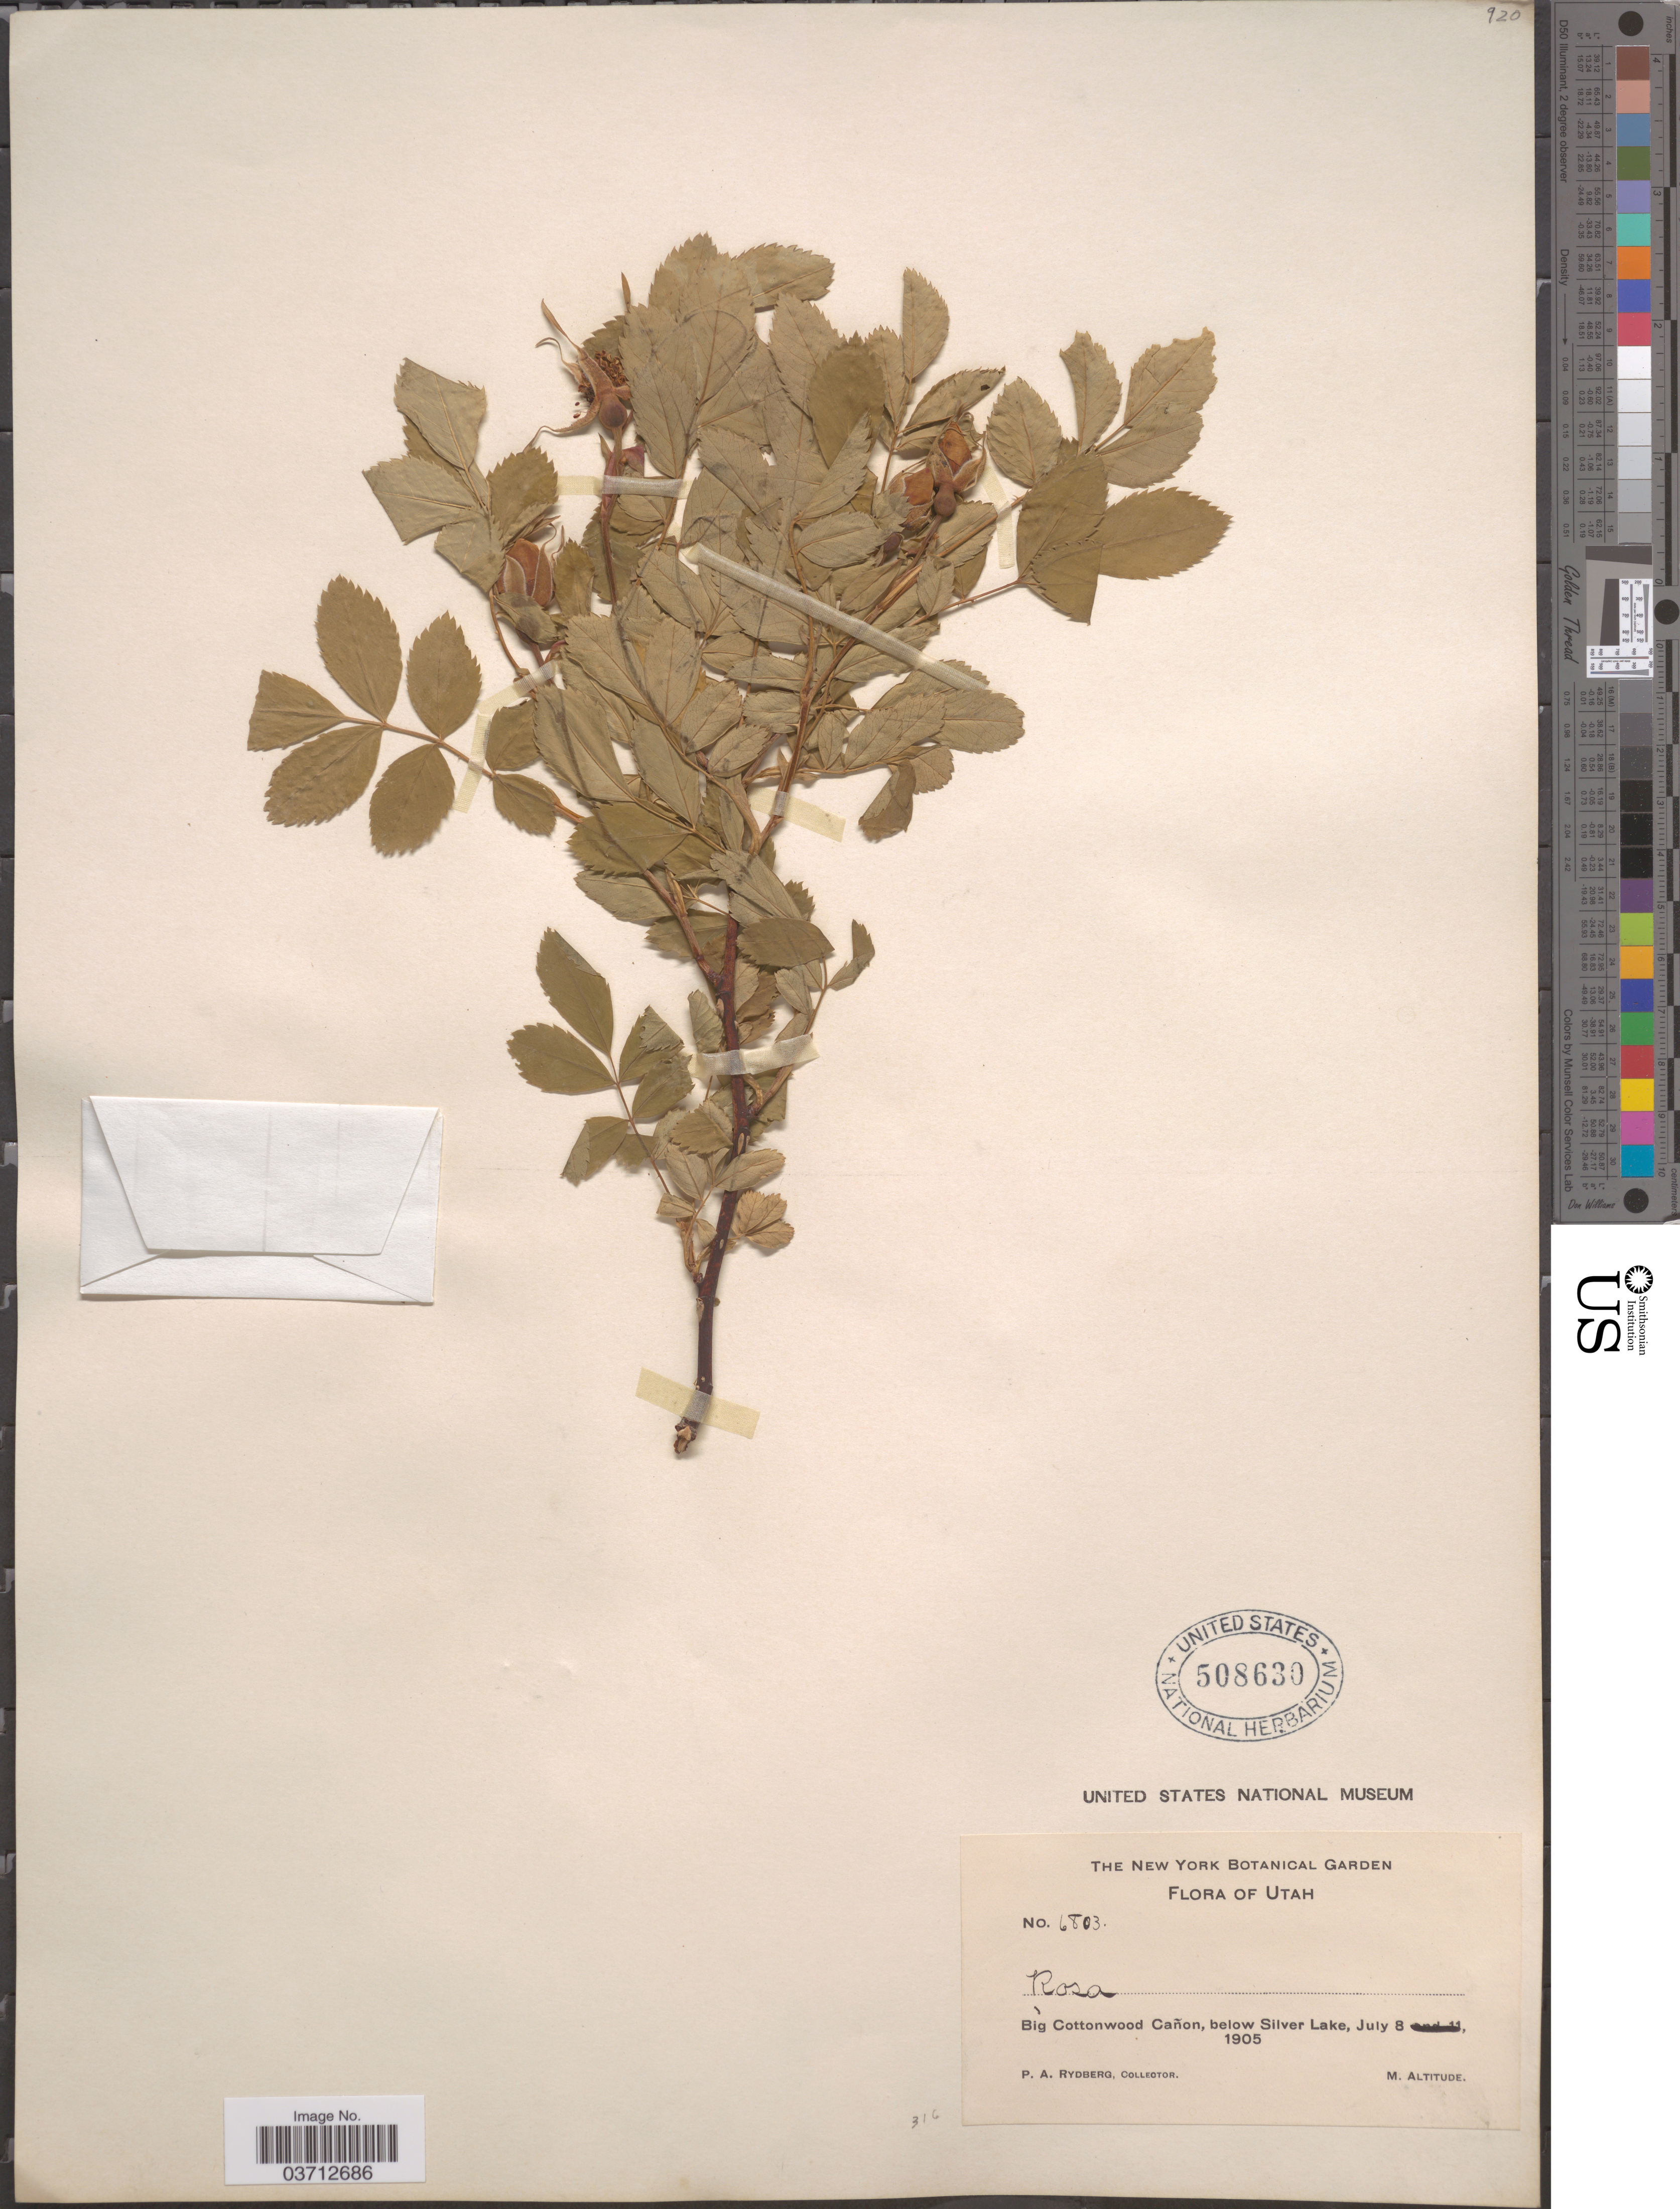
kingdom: Plantae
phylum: Tracheophyta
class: Magnoliopsida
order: Rosales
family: Rosaceae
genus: Rosa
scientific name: Rosa sp.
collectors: P. A. Rydberg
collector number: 6803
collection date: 1905-07-08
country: United States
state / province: Utah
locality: Big Cottonwood Cañon, below Silver Lake.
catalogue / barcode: US 508630